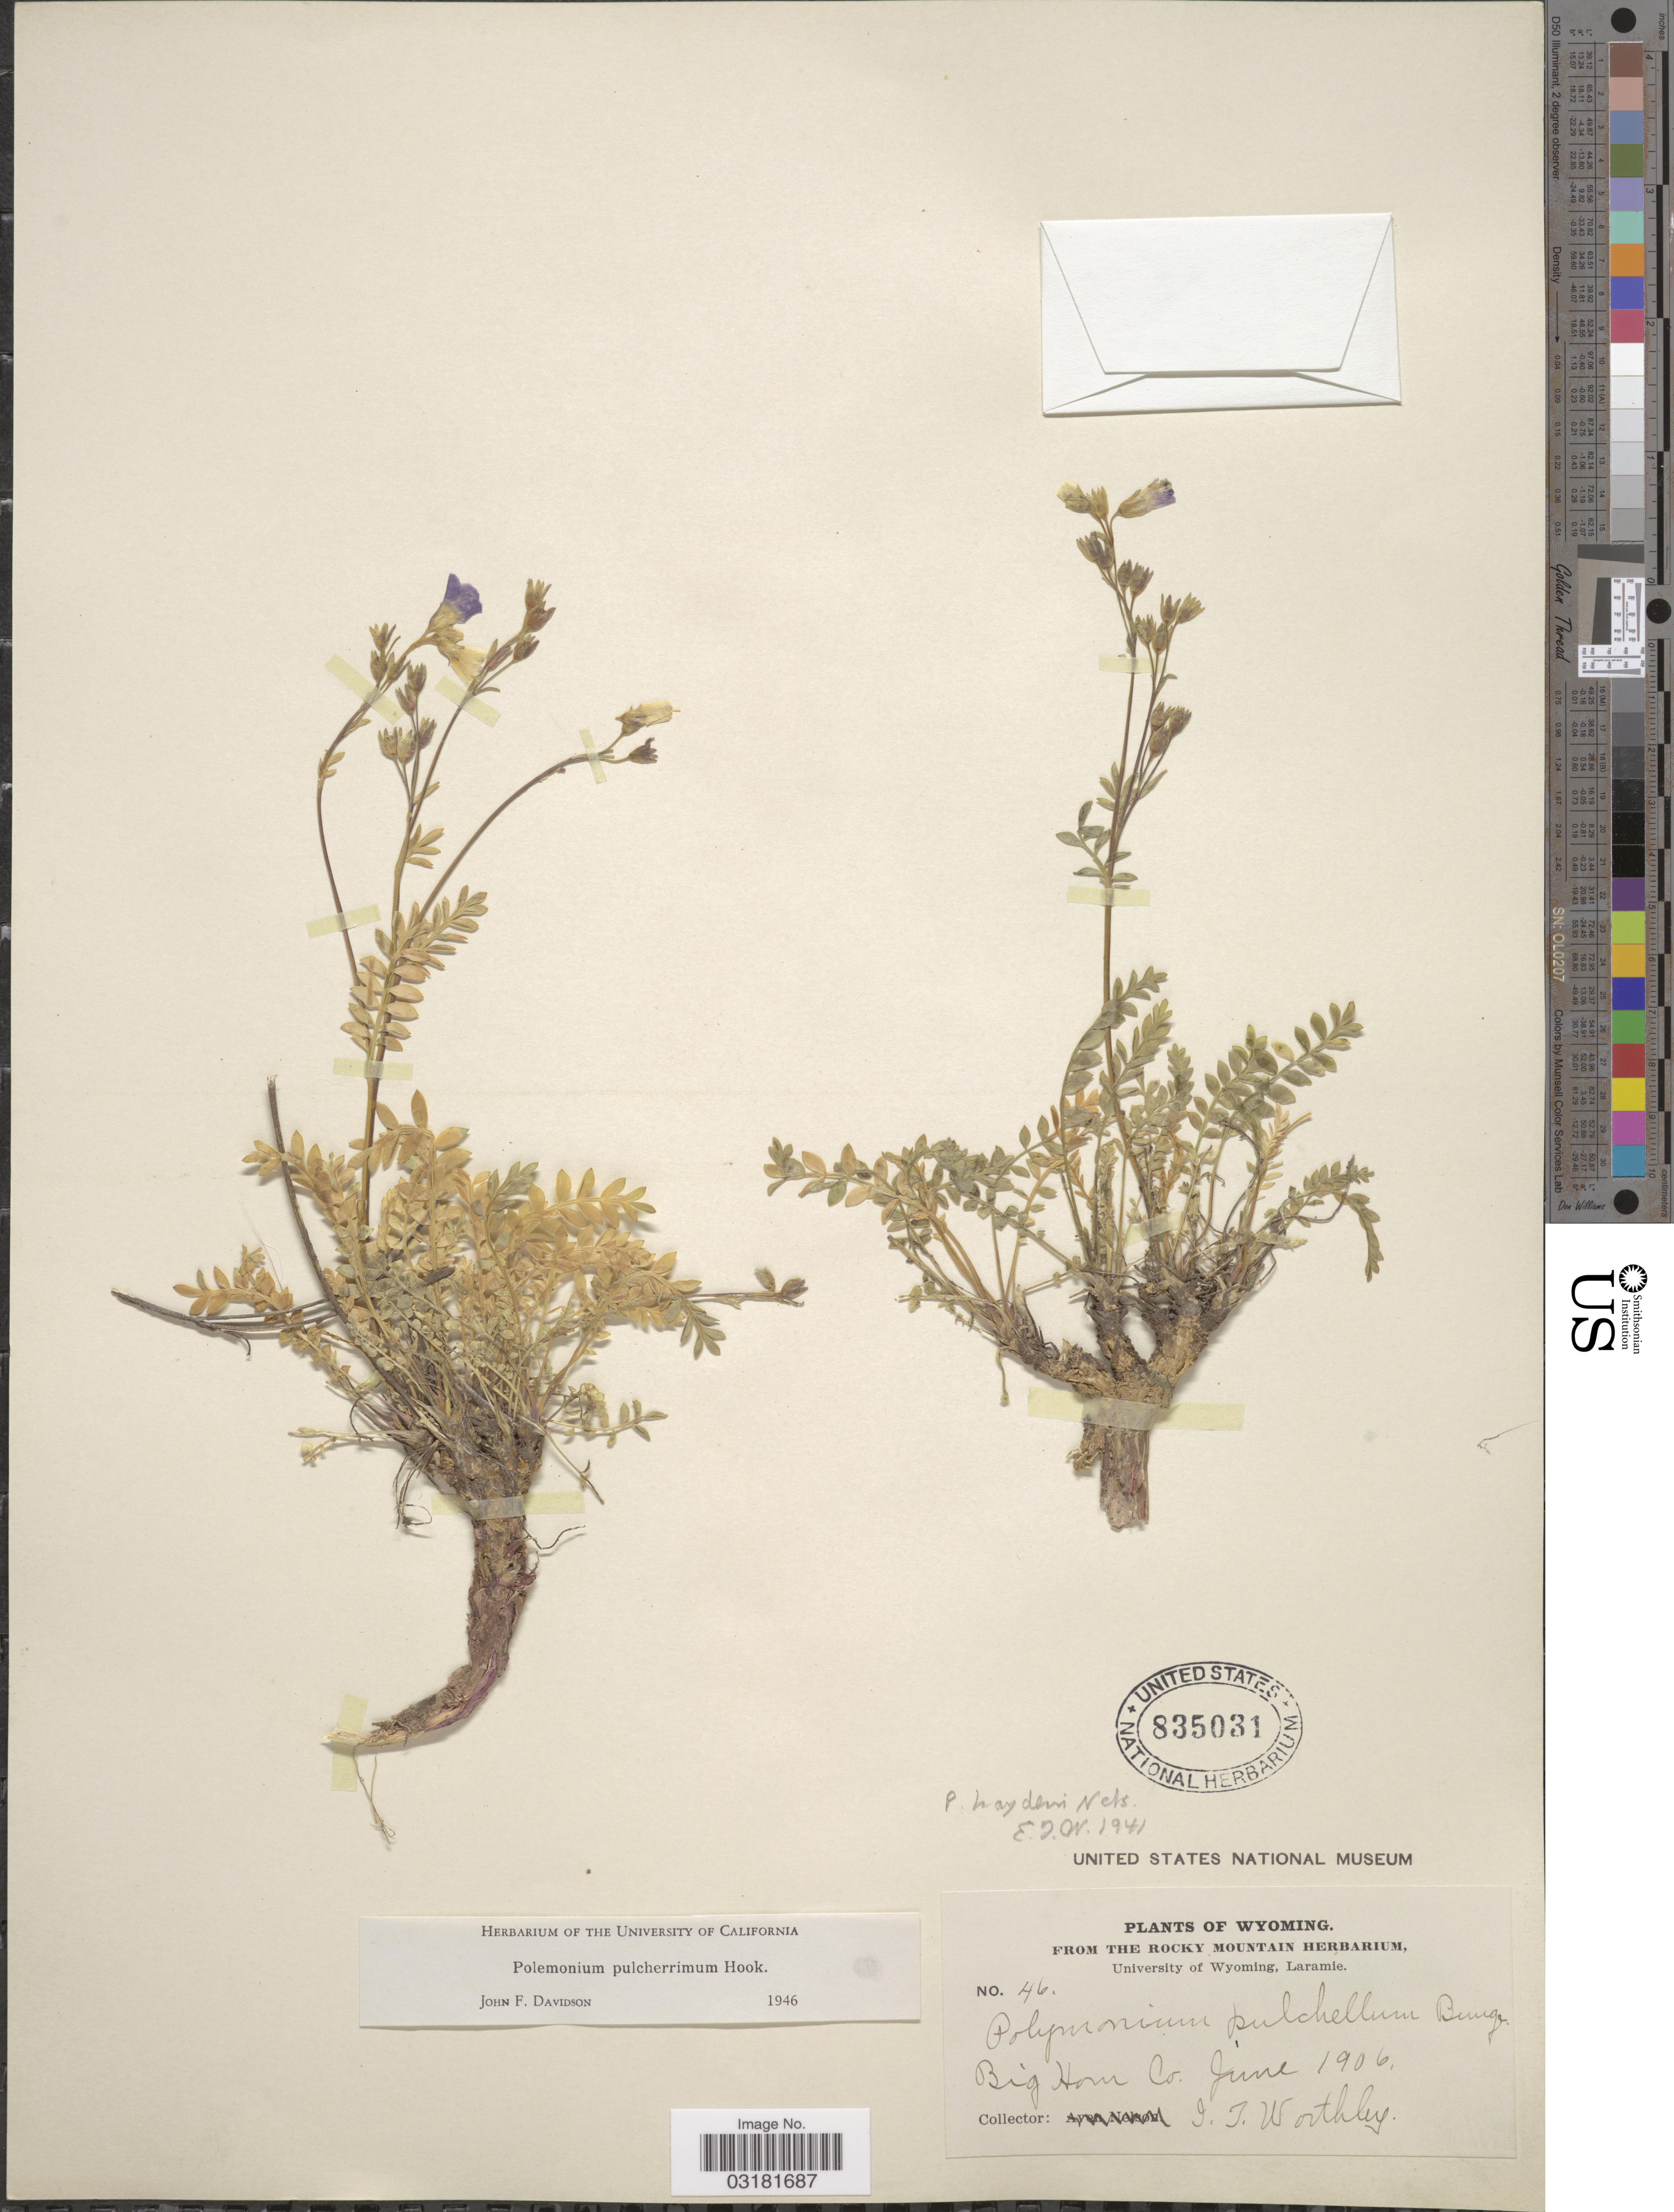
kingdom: Plantae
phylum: Tracheophyta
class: Magnoliopsida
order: Ericales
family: Polemoniaceae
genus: Polemonium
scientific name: Polemonium pulcherrimum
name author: Hook.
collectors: I. Worthley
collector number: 46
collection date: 1906-06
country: United States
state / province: Wyoming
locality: Big Horn Co.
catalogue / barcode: US 835031